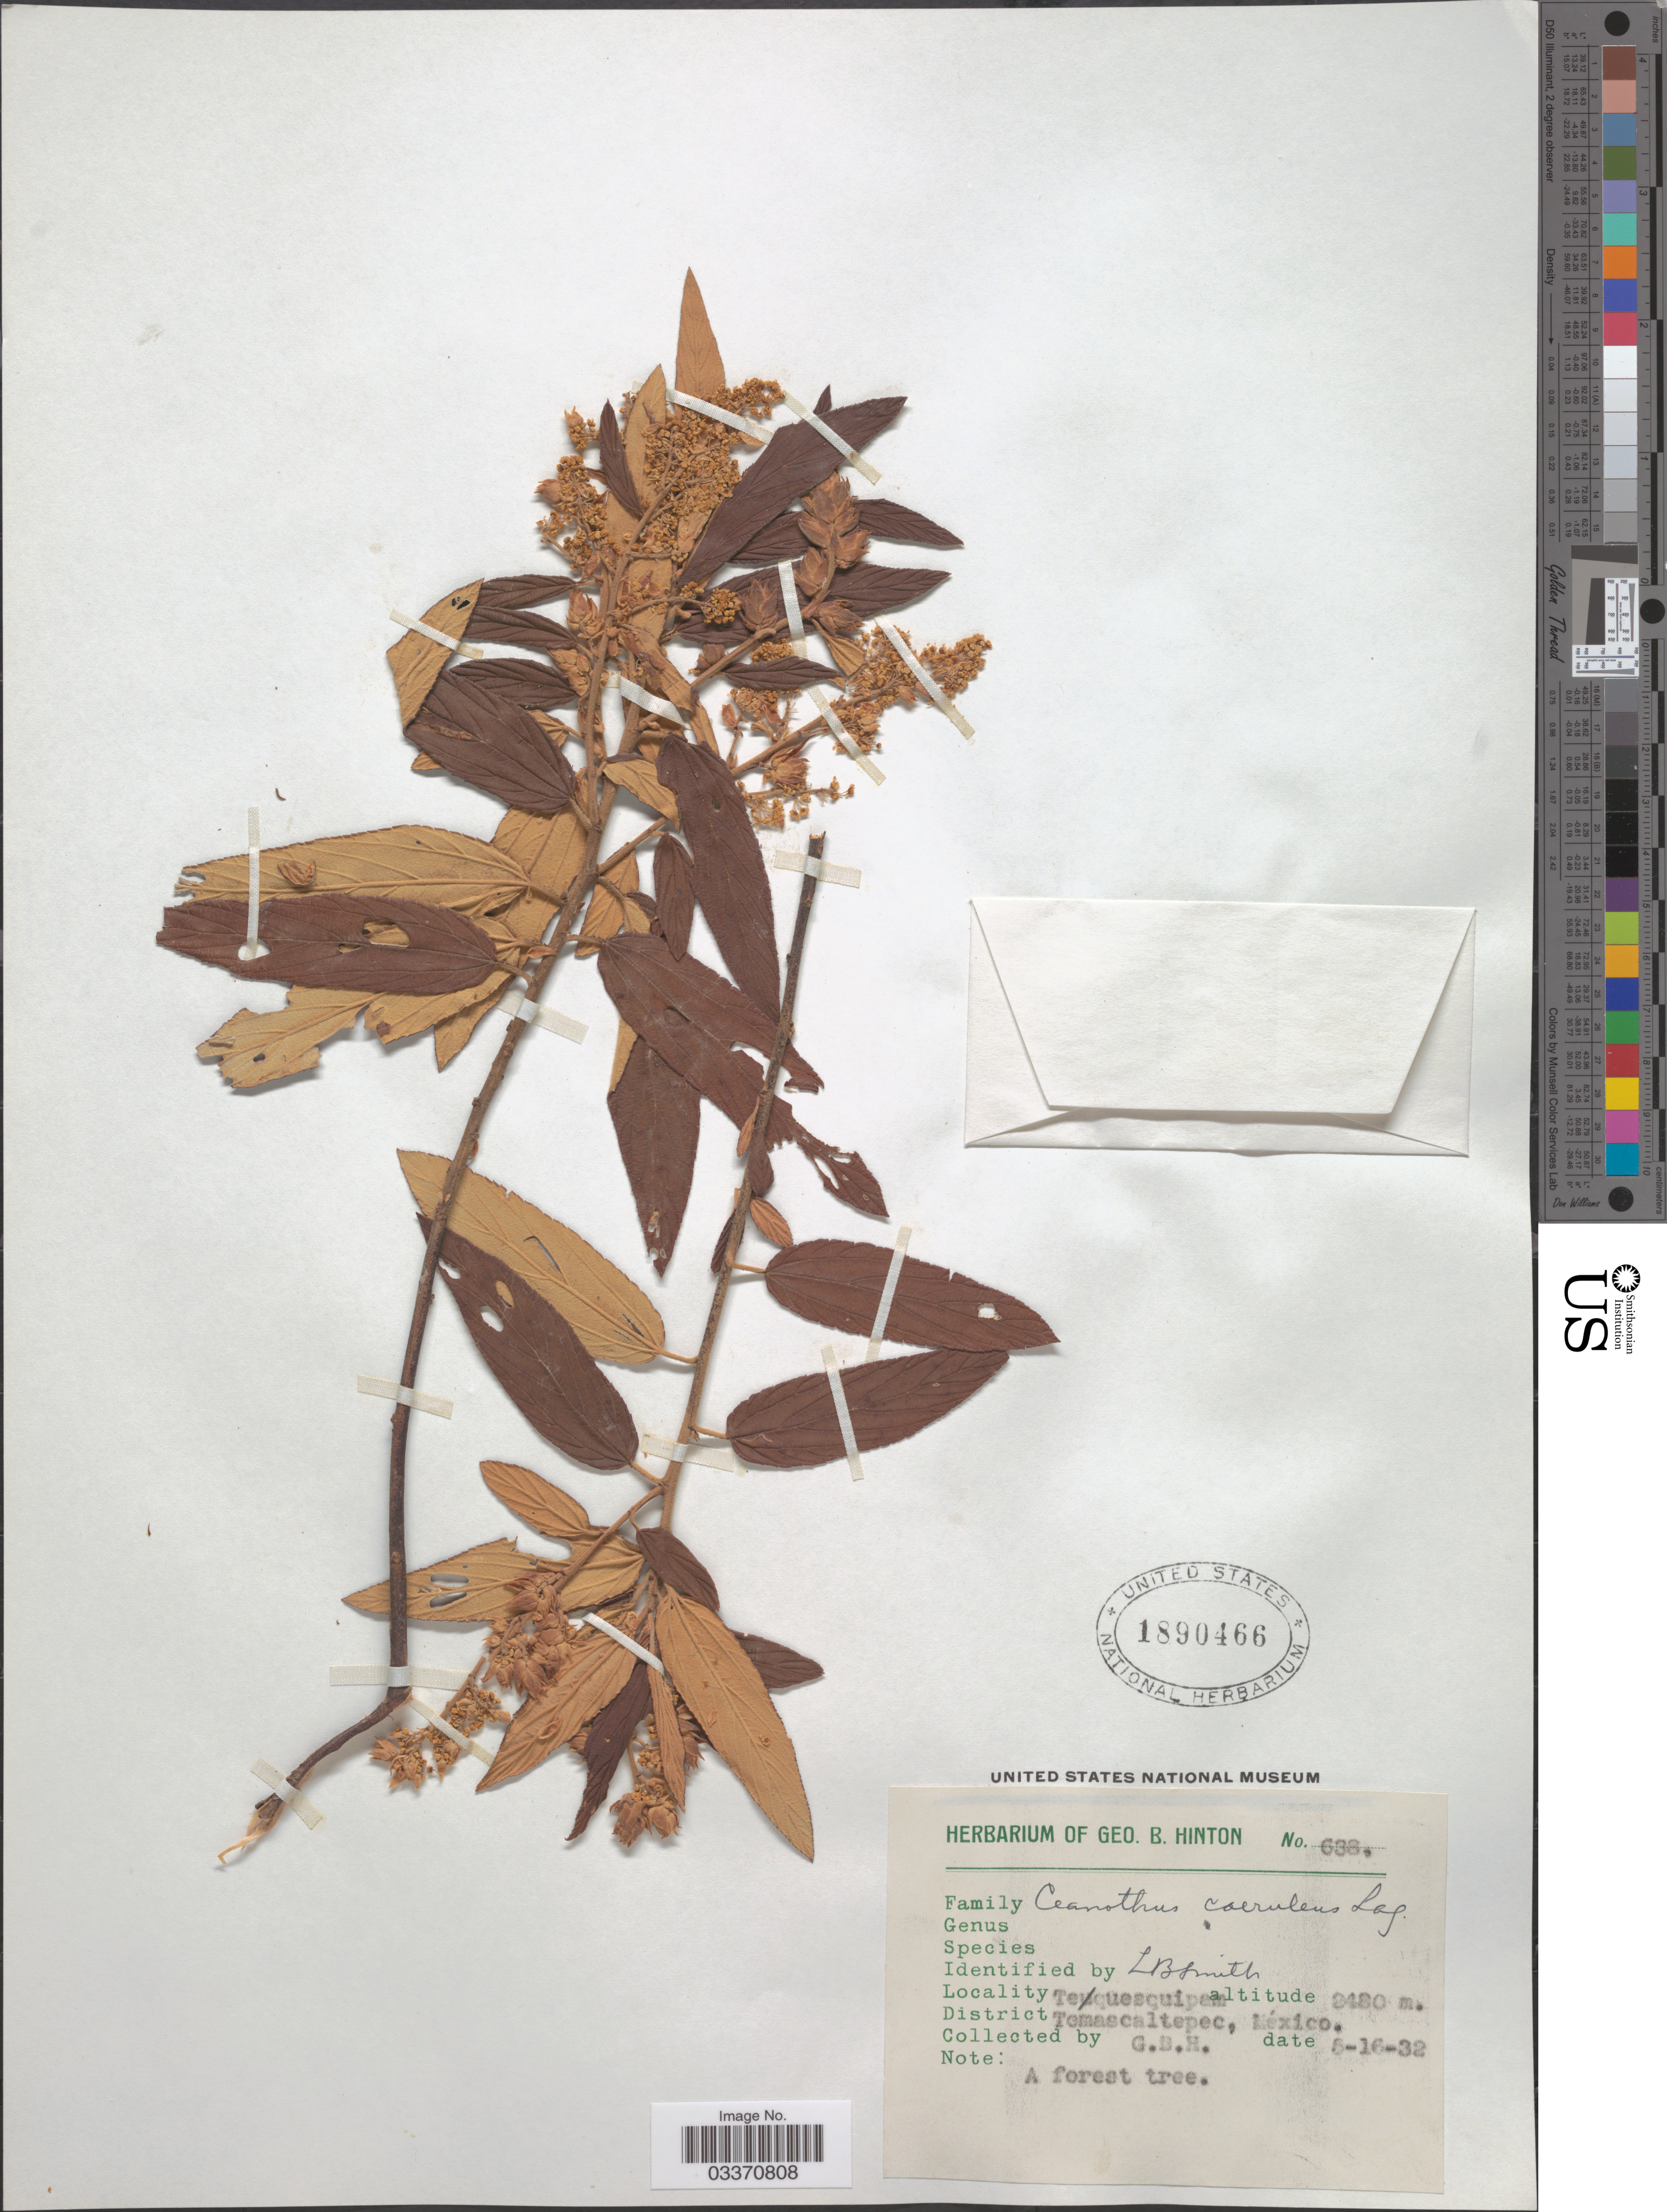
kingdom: Plantae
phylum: Tracheophyta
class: Magnoliopsida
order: Rosales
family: Rhamnaceae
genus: Ceanothus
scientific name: Ceanothus caeruleus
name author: Lag.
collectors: G. B. Hinton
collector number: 638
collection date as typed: Transcribed d/m/y: 16/5/32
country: Mexico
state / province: México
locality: Tequesquipam. District Temascaltepec.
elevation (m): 2480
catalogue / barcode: US 1890466